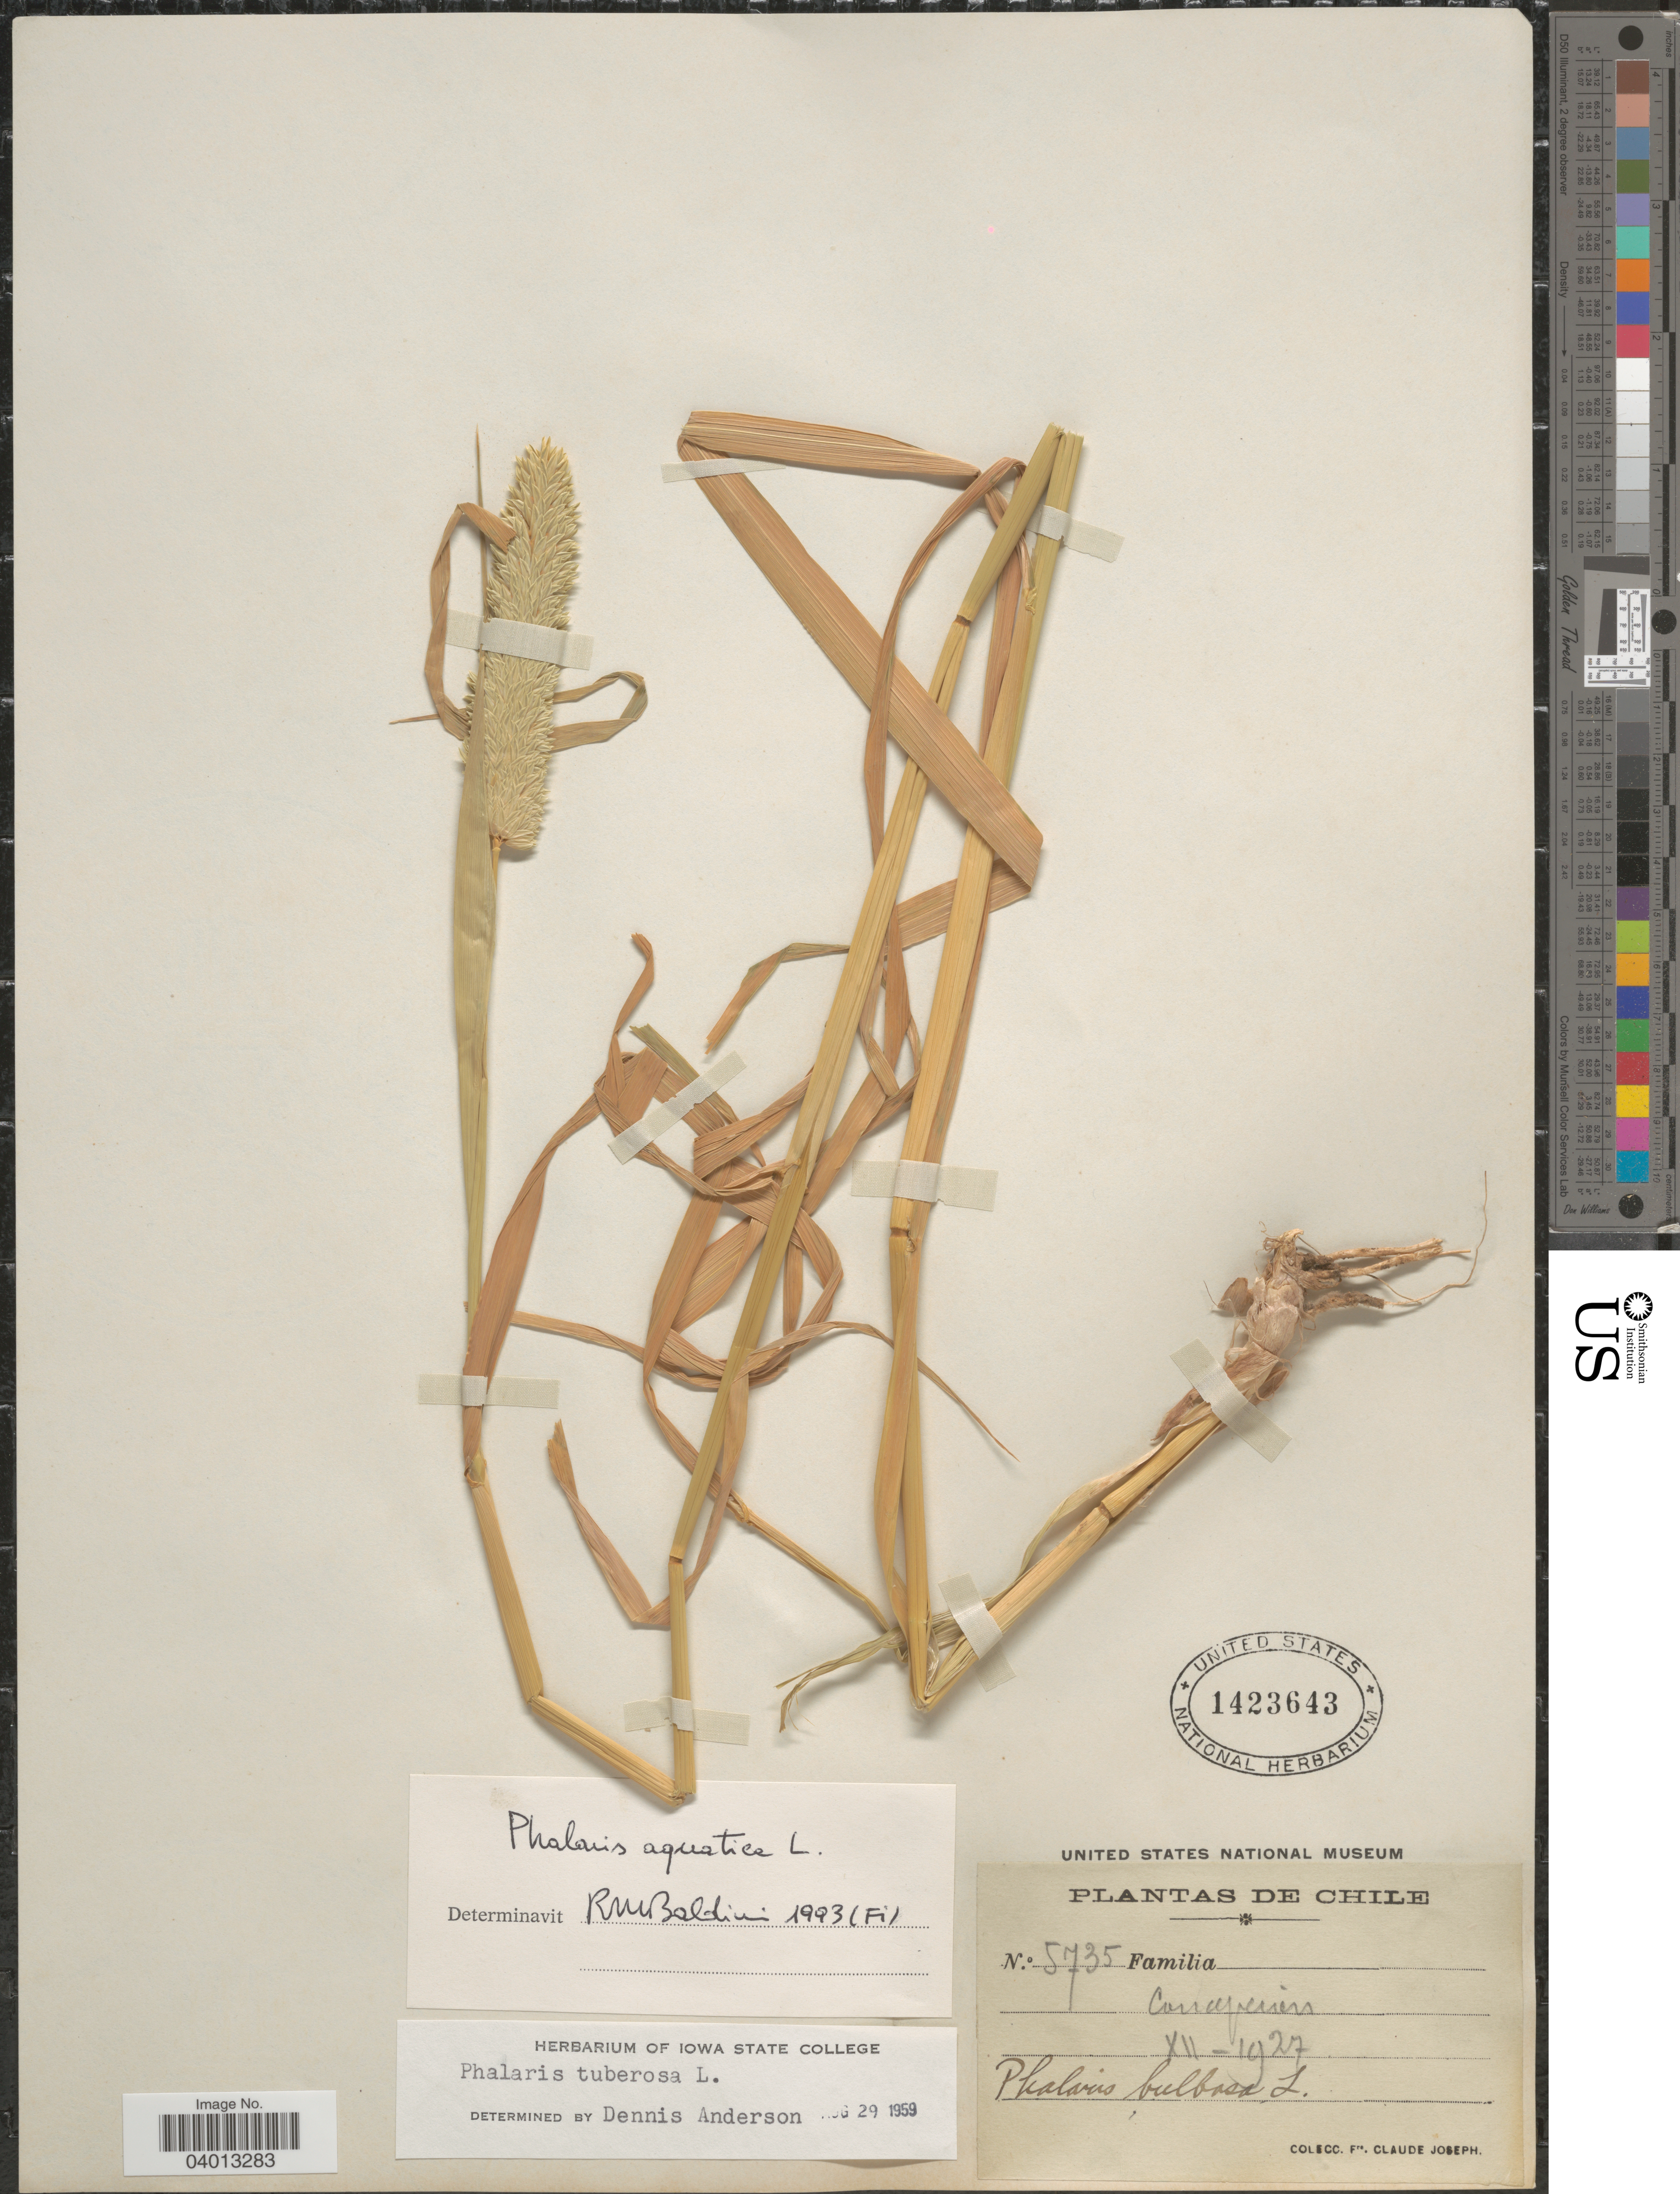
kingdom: Plantae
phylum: Tracheophyta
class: Liliopsida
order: Poales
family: Poaceae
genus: Phalaris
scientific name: Phalaris aquatica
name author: L.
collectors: Bro. Claude-Joseph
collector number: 5735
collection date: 1927-12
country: Chile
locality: Concepcion.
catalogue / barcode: US 1423643